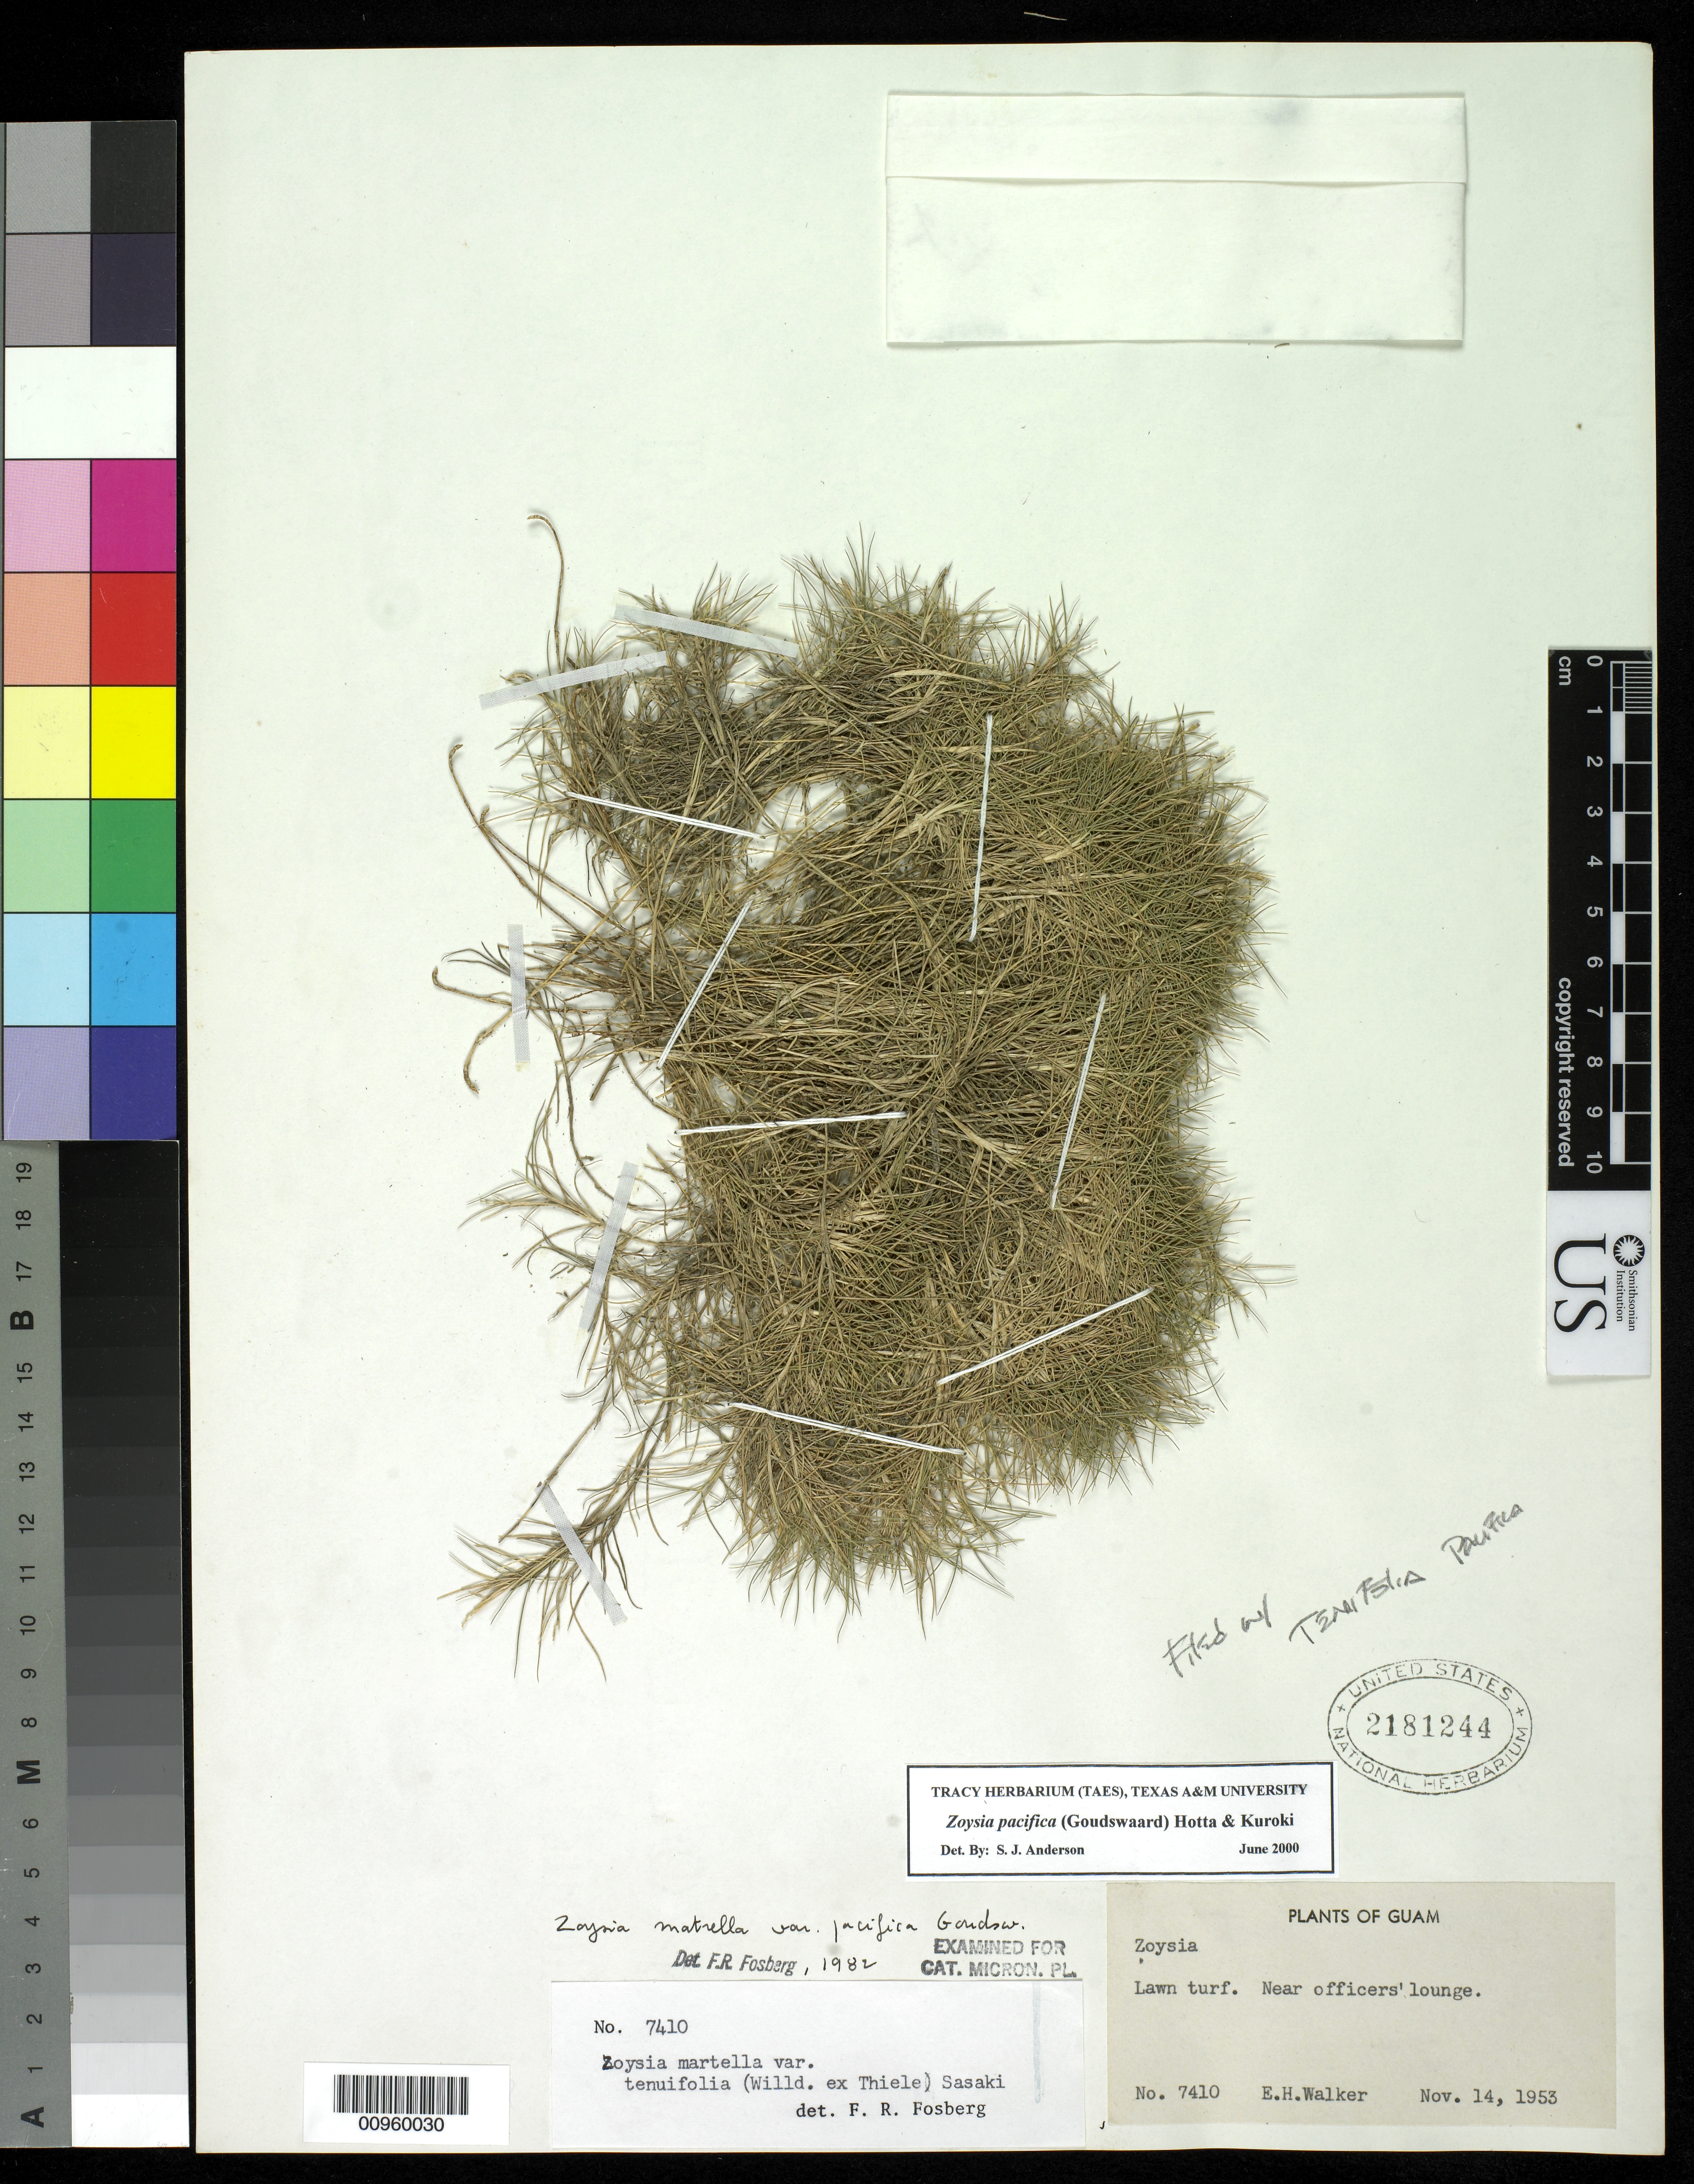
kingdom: Plantae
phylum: Tracheophyta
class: Liliopsida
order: Poales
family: Poaceae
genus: Zoysia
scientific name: Zoysia pacifica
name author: (Goudswaard) M. Hotta & Kuroki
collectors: E. H. Walker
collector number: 7410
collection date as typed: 14 Nov 1953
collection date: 1953-11-14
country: Guam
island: Guam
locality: Near officers' lounge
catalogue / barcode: US 2181244